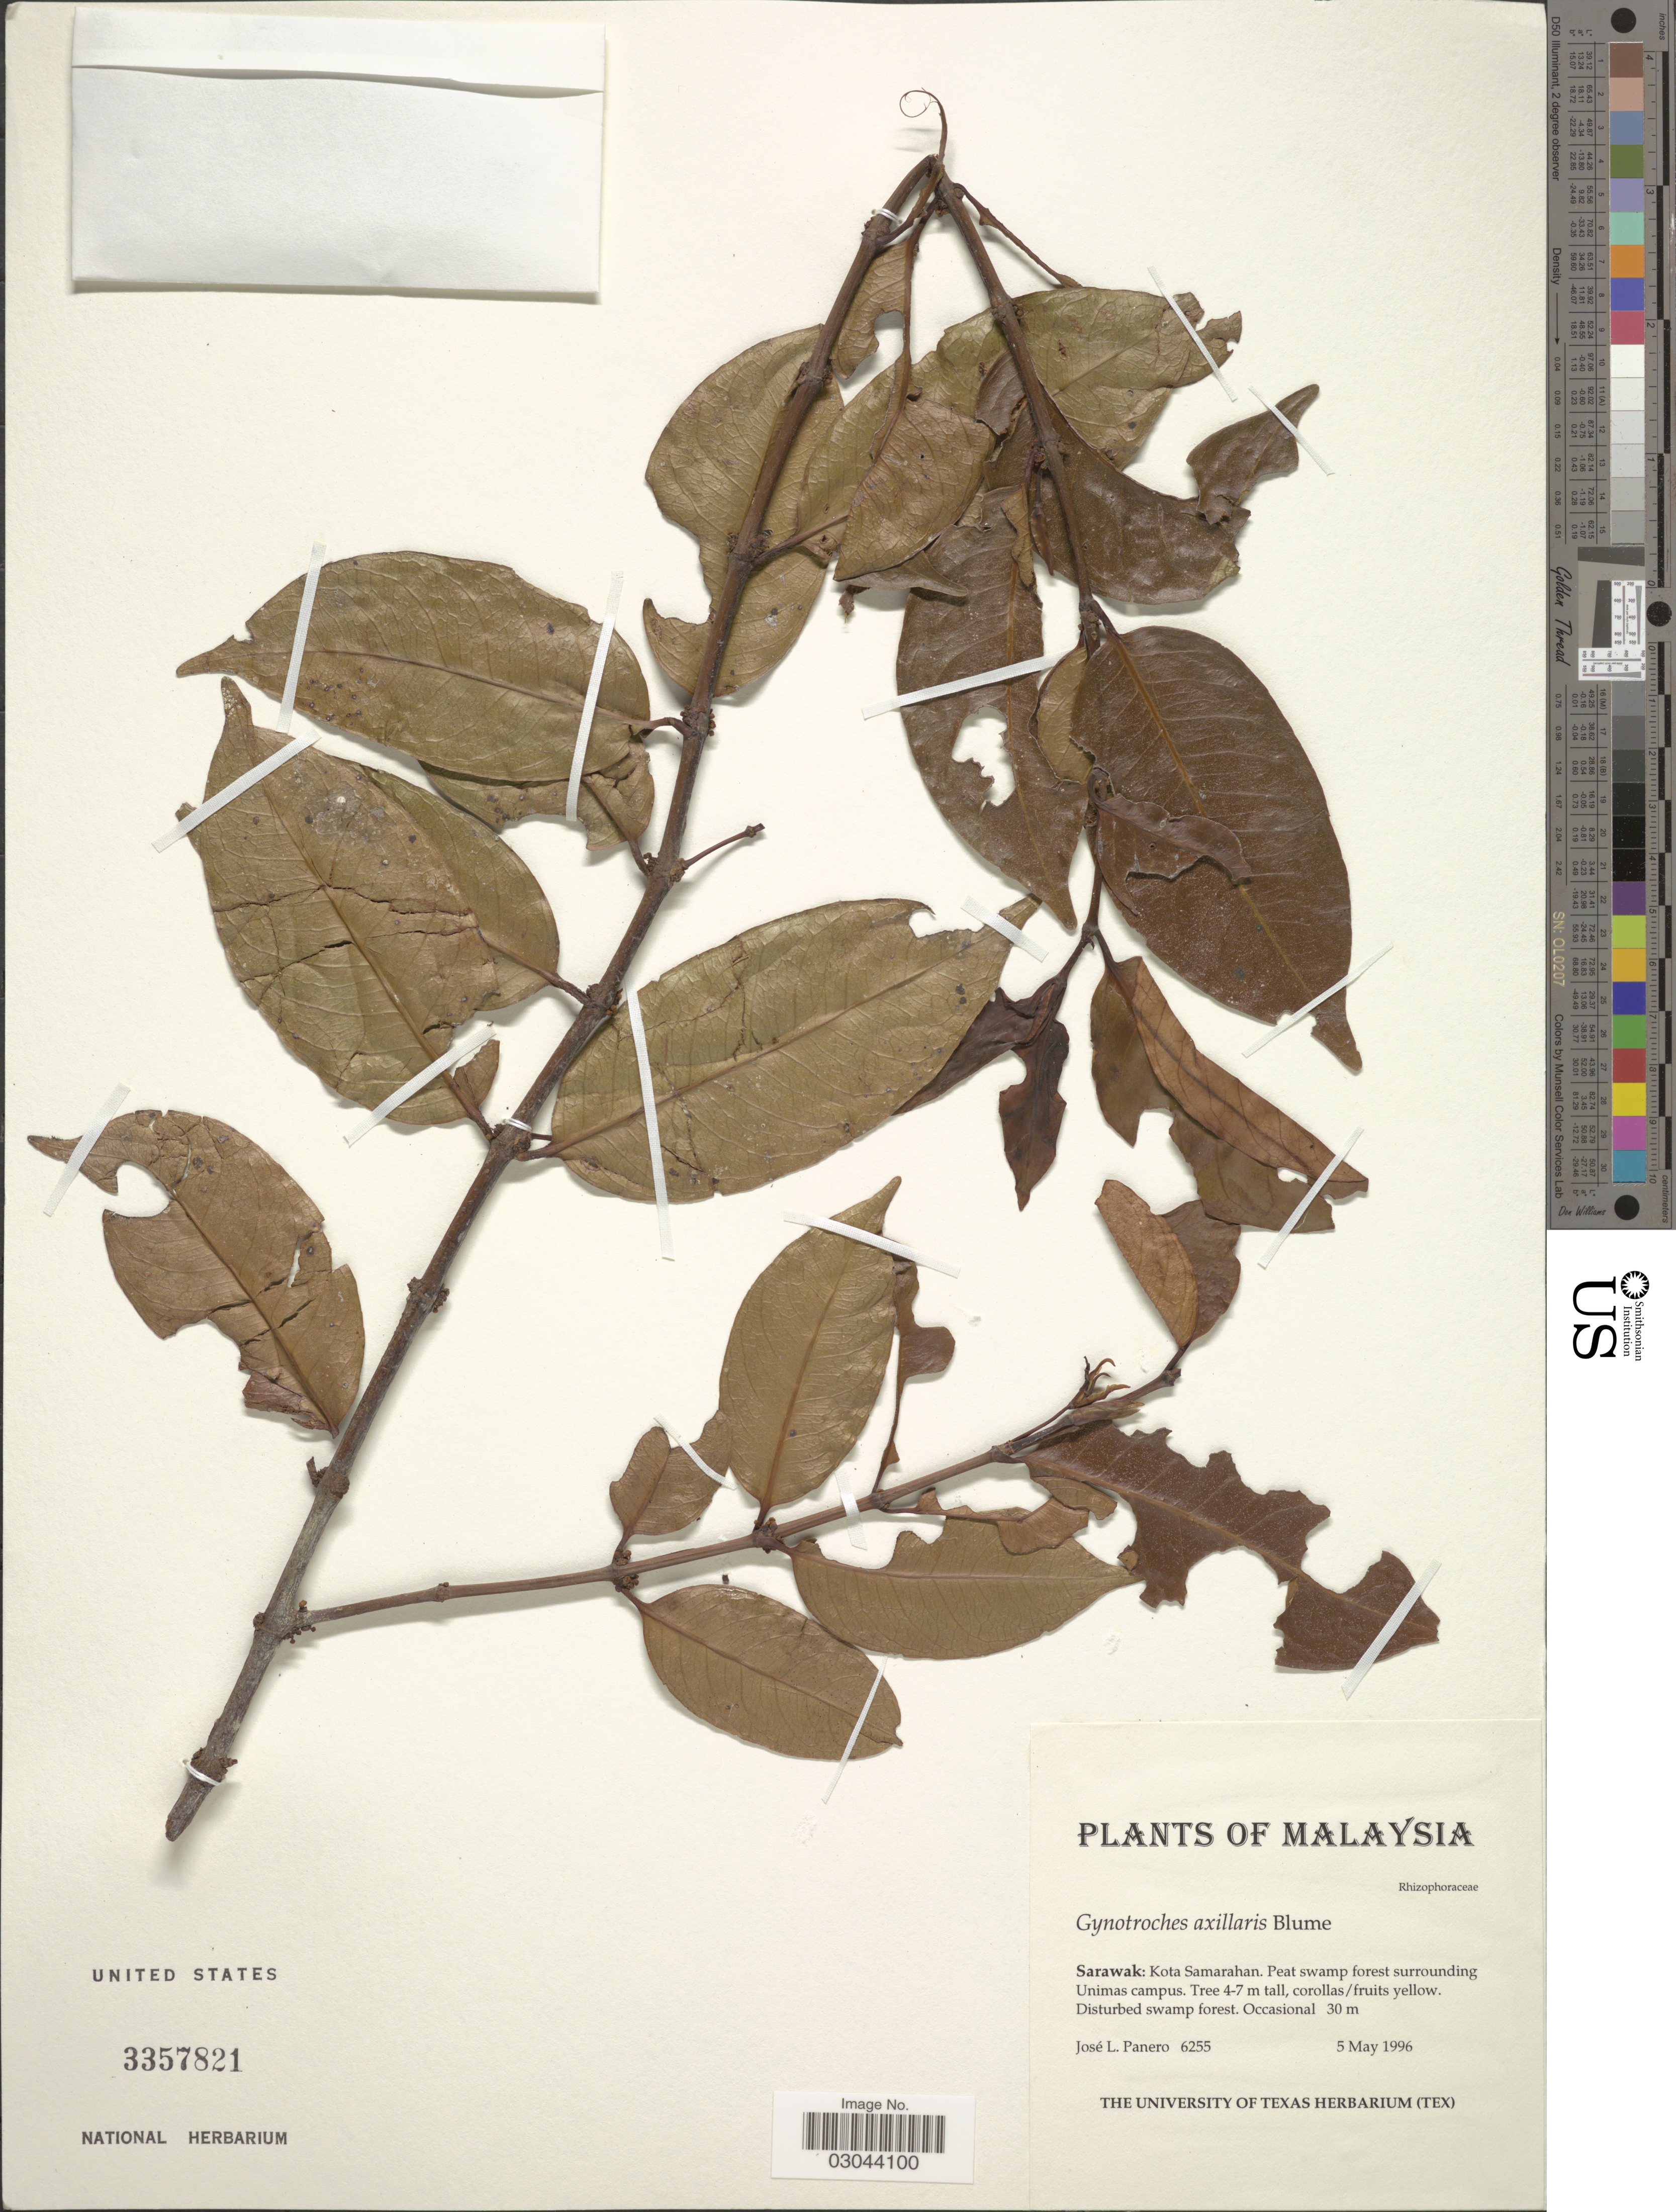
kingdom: Plantae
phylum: Tracheophyta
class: Magnoliopsida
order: Malpighiales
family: Rhizophoraceae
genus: Gynotroches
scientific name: Gynotroches axillaris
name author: Blume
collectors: J. L. Panero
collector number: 6255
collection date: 1996-05-05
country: Malaysia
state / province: Sarawak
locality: Kota Samarahan. Peat swamp forest surrounding Unimas campus.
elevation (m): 30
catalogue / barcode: US 3357821